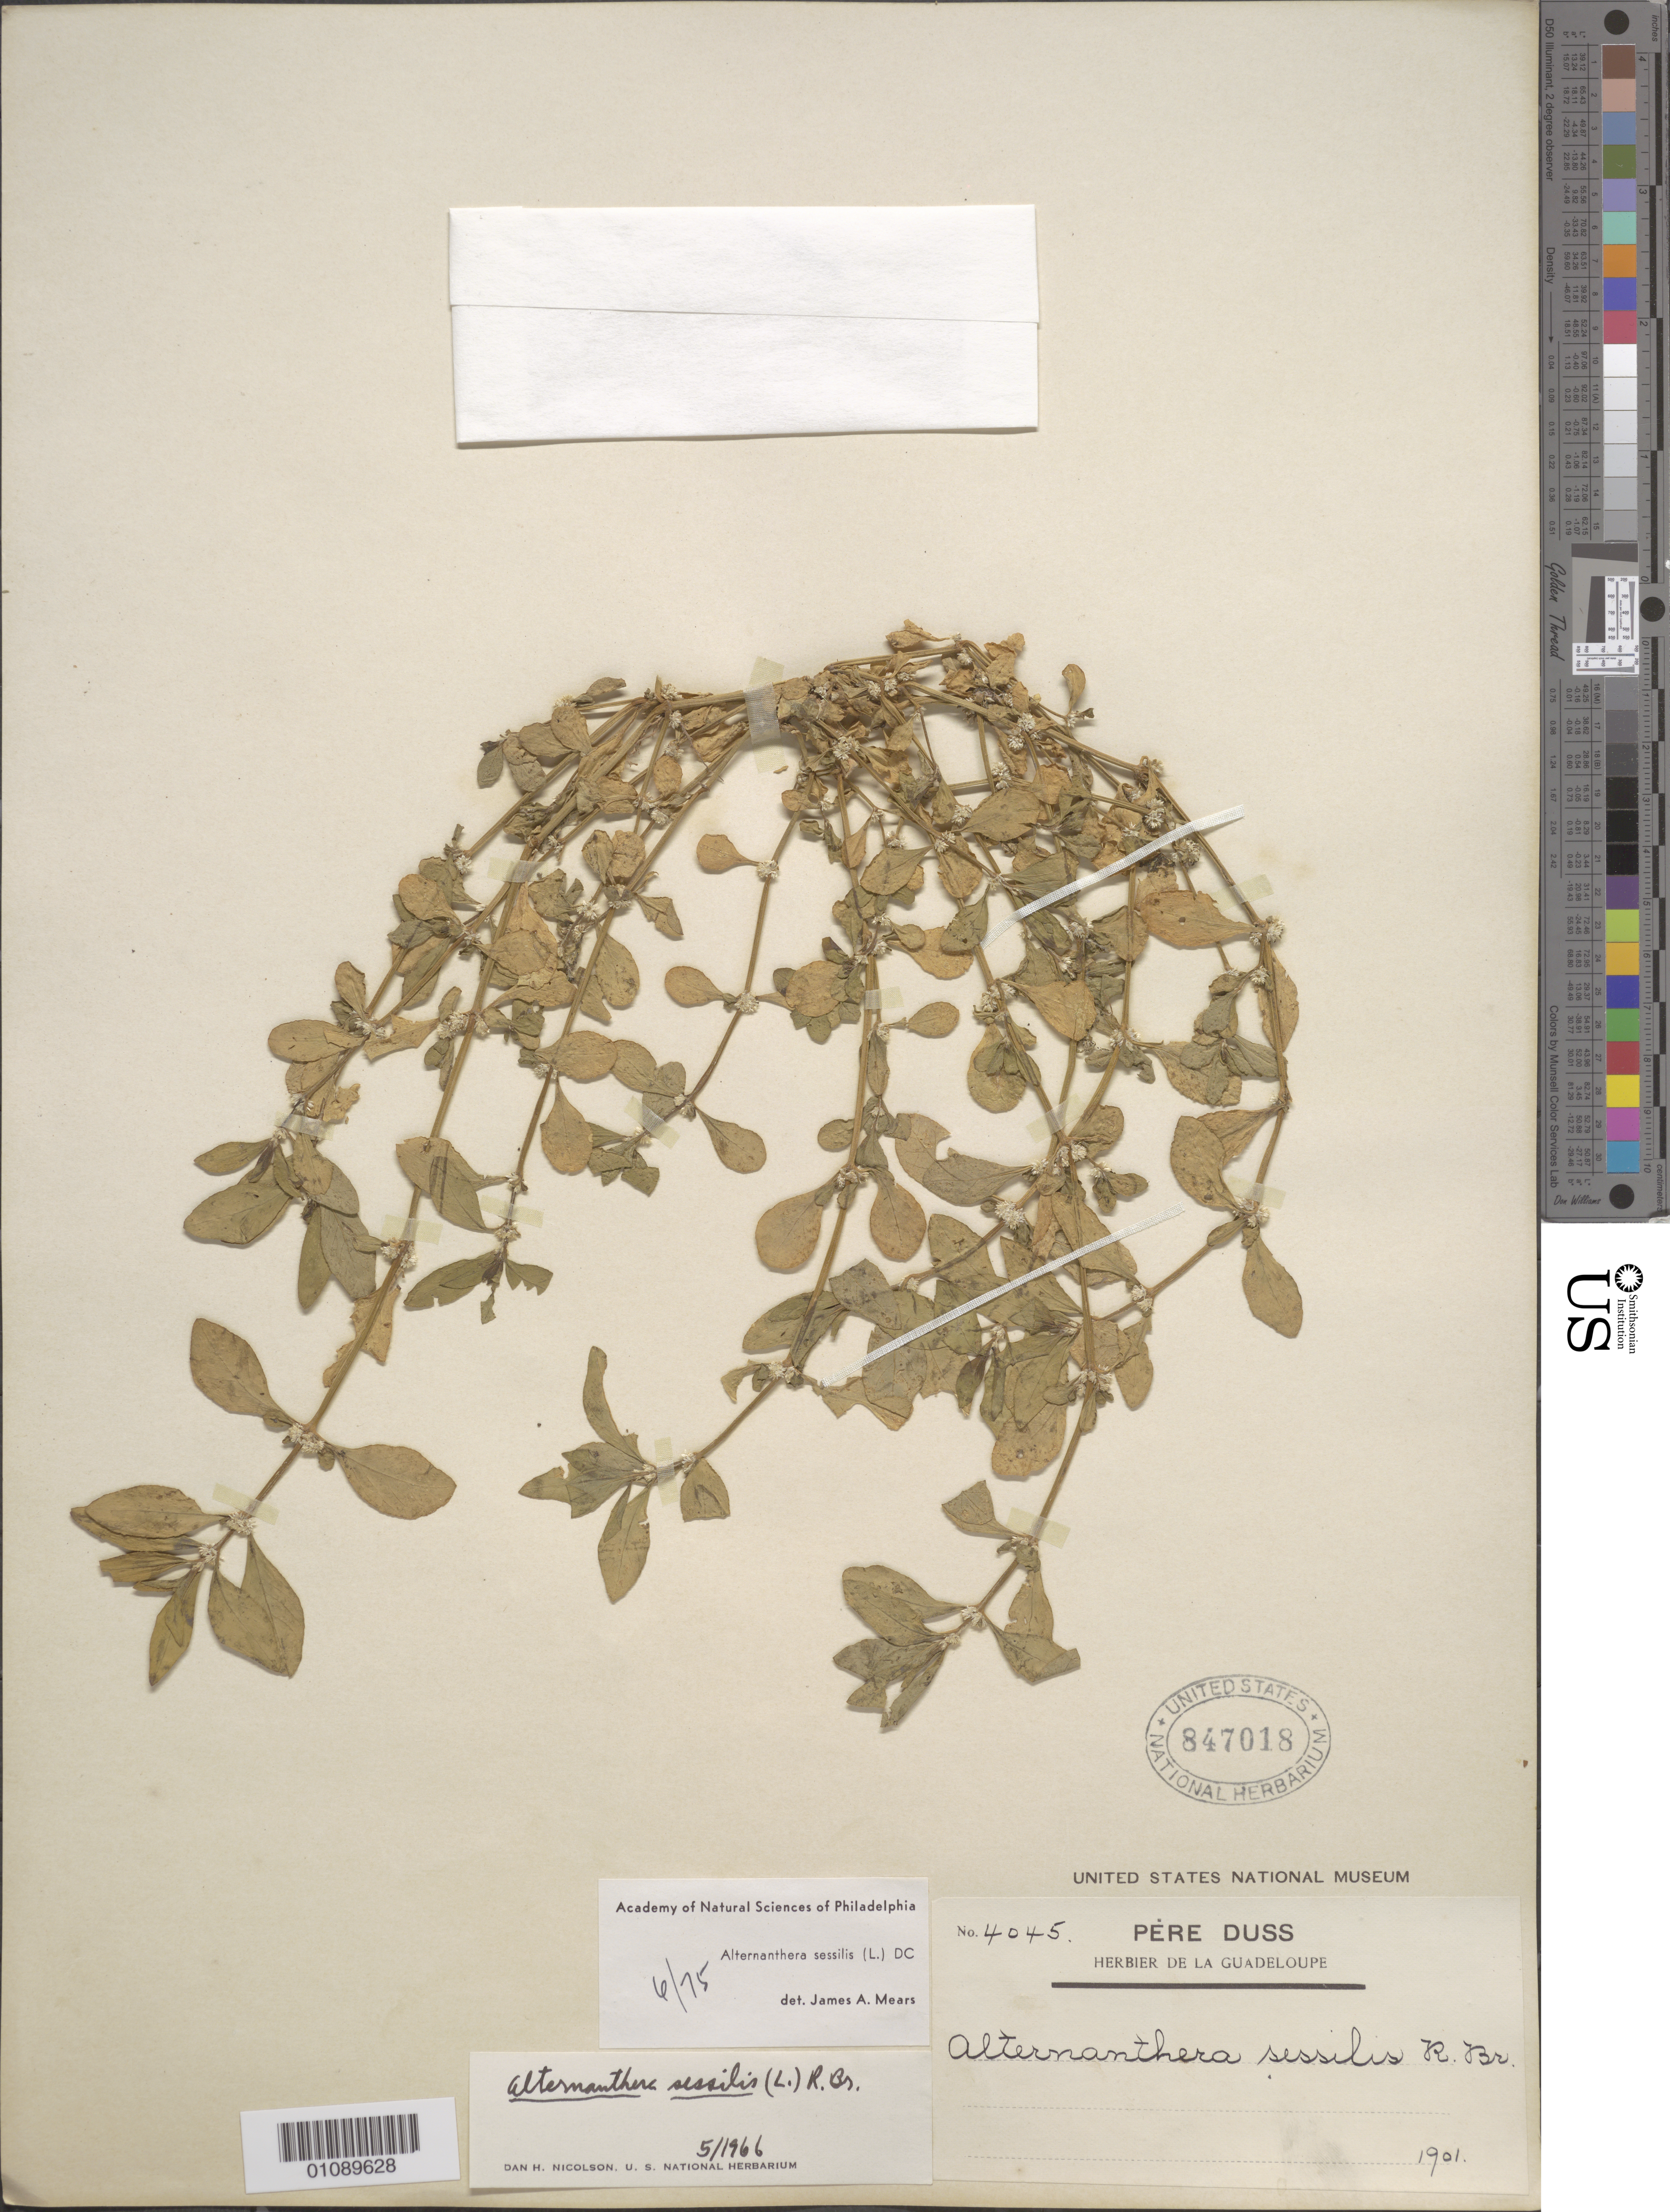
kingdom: Plantae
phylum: Tracheophyta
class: Magnoliopsida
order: Caryophyllales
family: Amaranthaceae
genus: Alternanthera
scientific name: Alternanthera sessilis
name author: (L.) DC.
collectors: Père Duss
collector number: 4045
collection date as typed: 1901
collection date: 1901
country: Guadeloupe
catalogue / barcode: US 847018